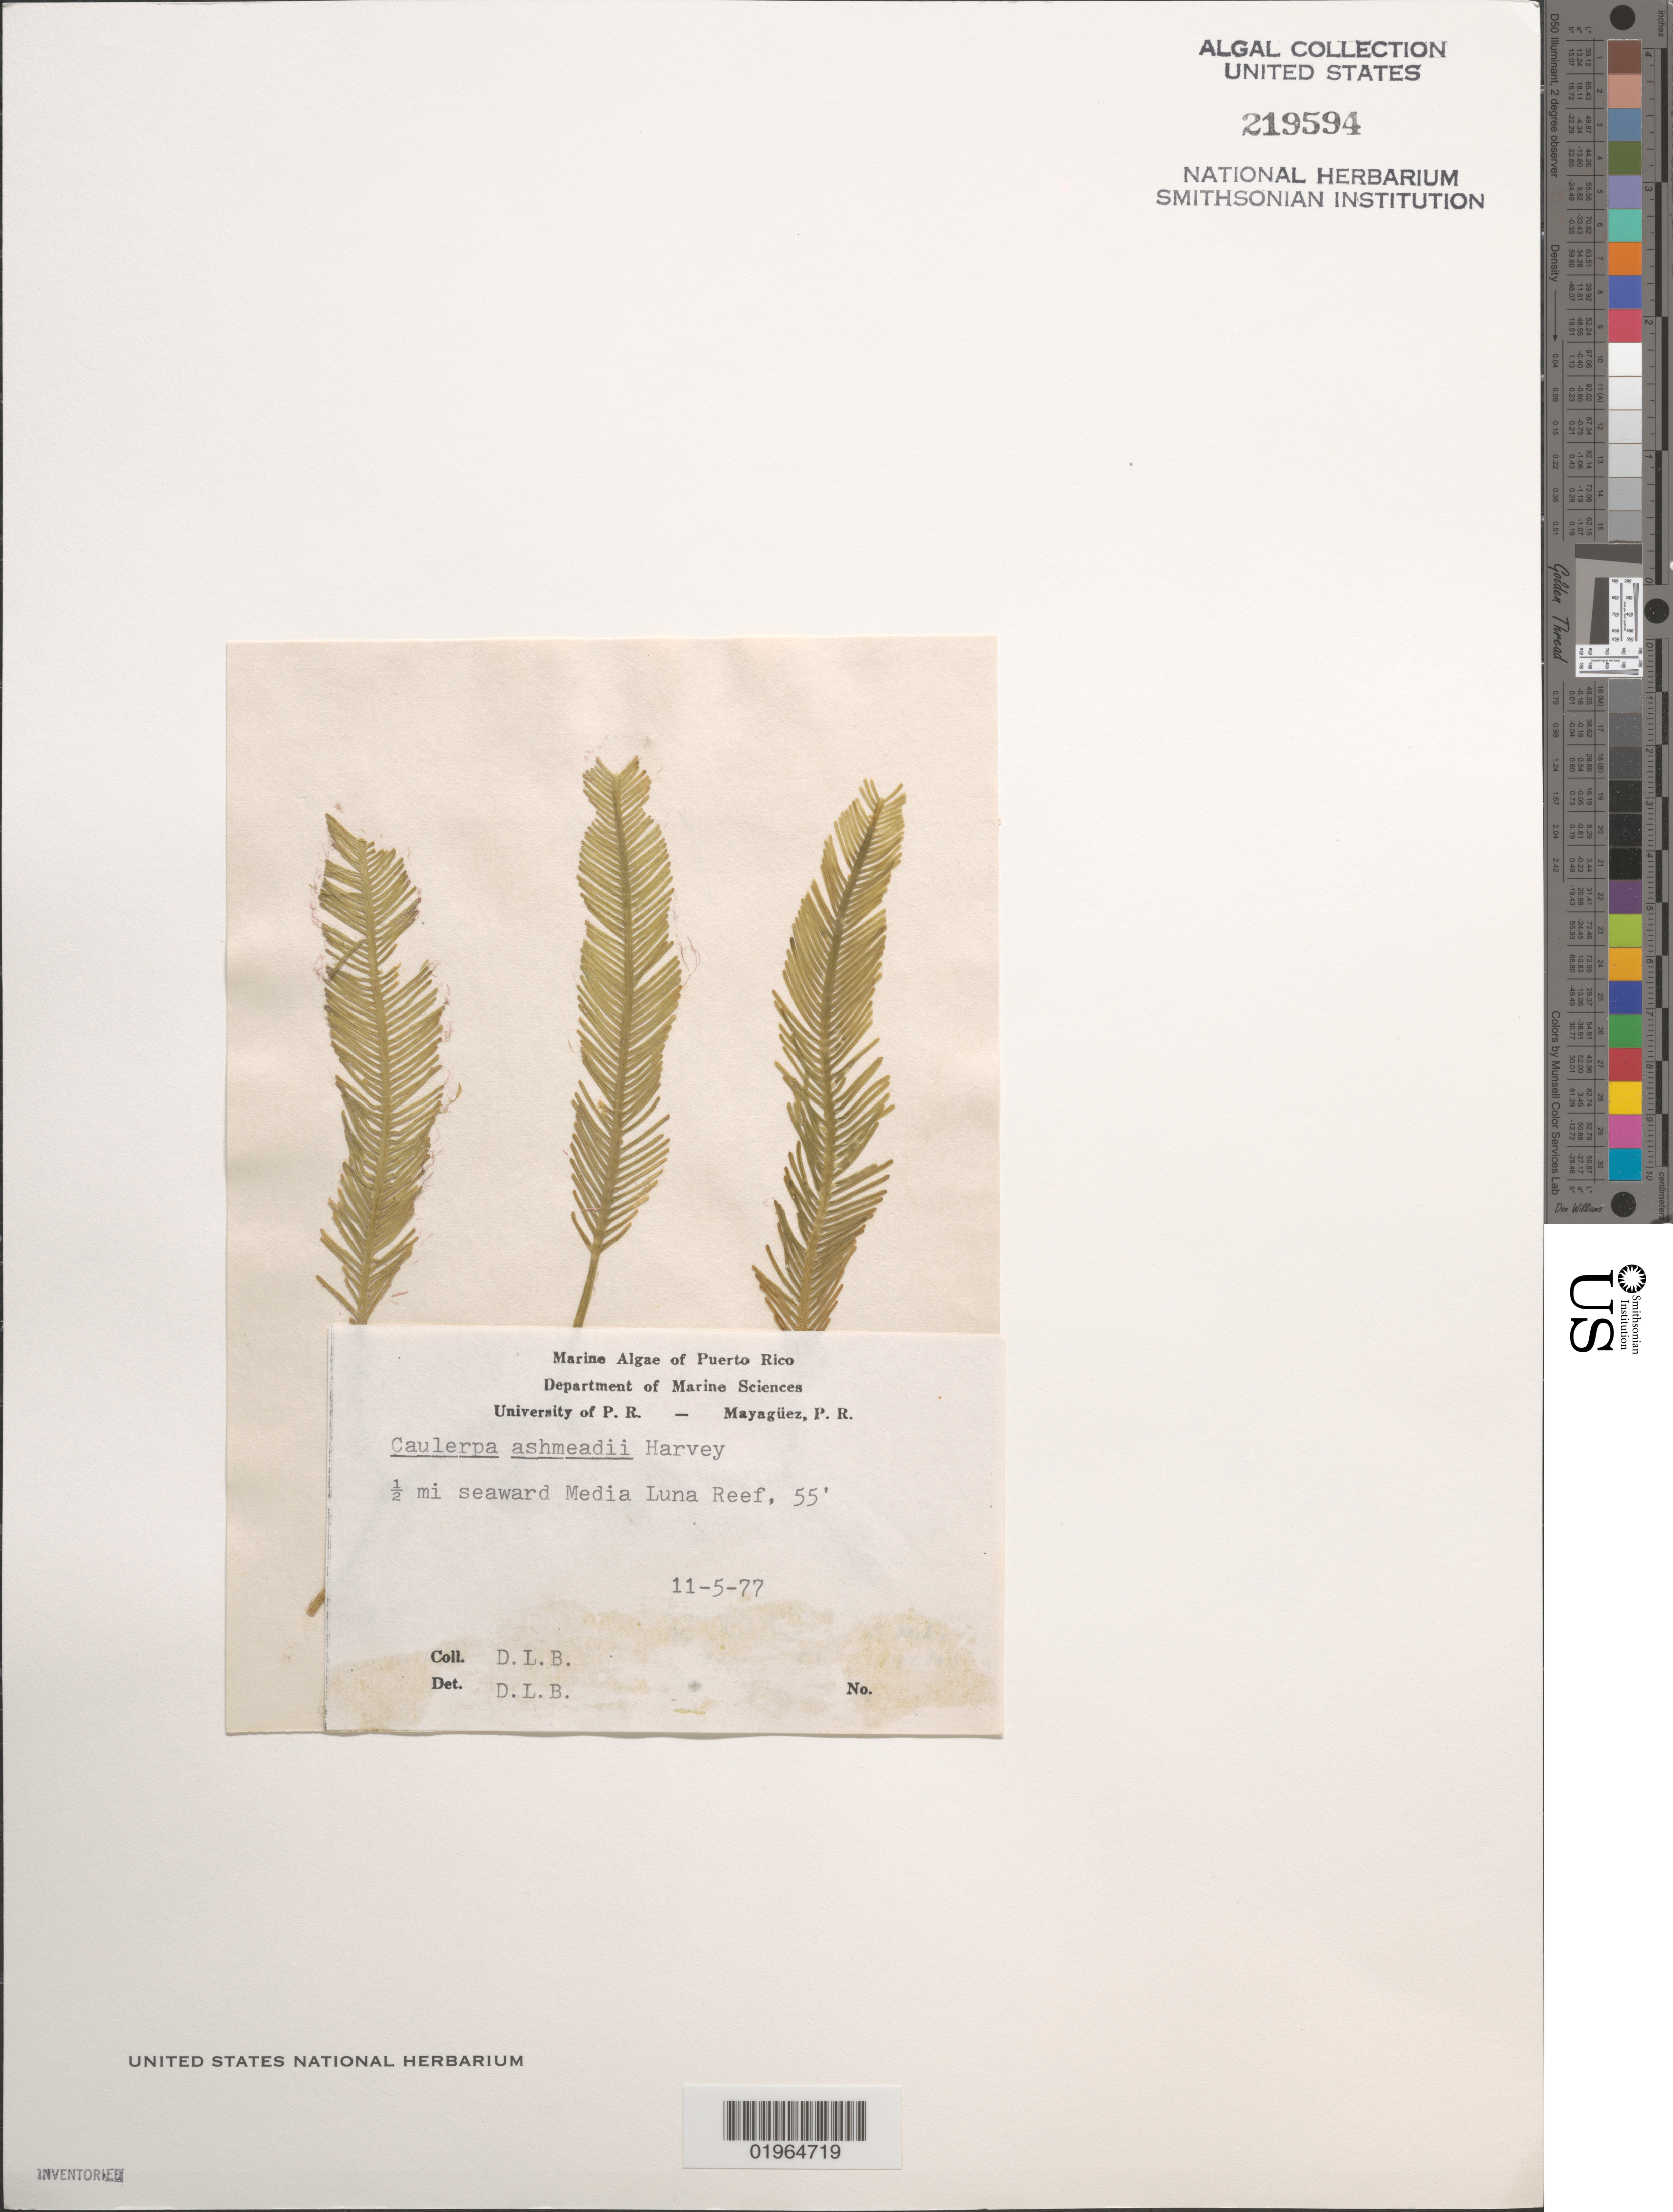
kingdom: Plantae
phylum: Chlorophyta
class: Ulvophyceae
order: Bryopsidales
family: Caulerpaceae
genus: Caulerpa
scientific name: Caulerpa ashmeadii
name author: Harv.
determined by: Ballantine, D. L.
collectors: D.L. Ballantine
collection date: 1977-11-05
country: Puerto Rico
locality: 1/2 mi seaward Media Luna Reef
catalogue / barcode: US 219594